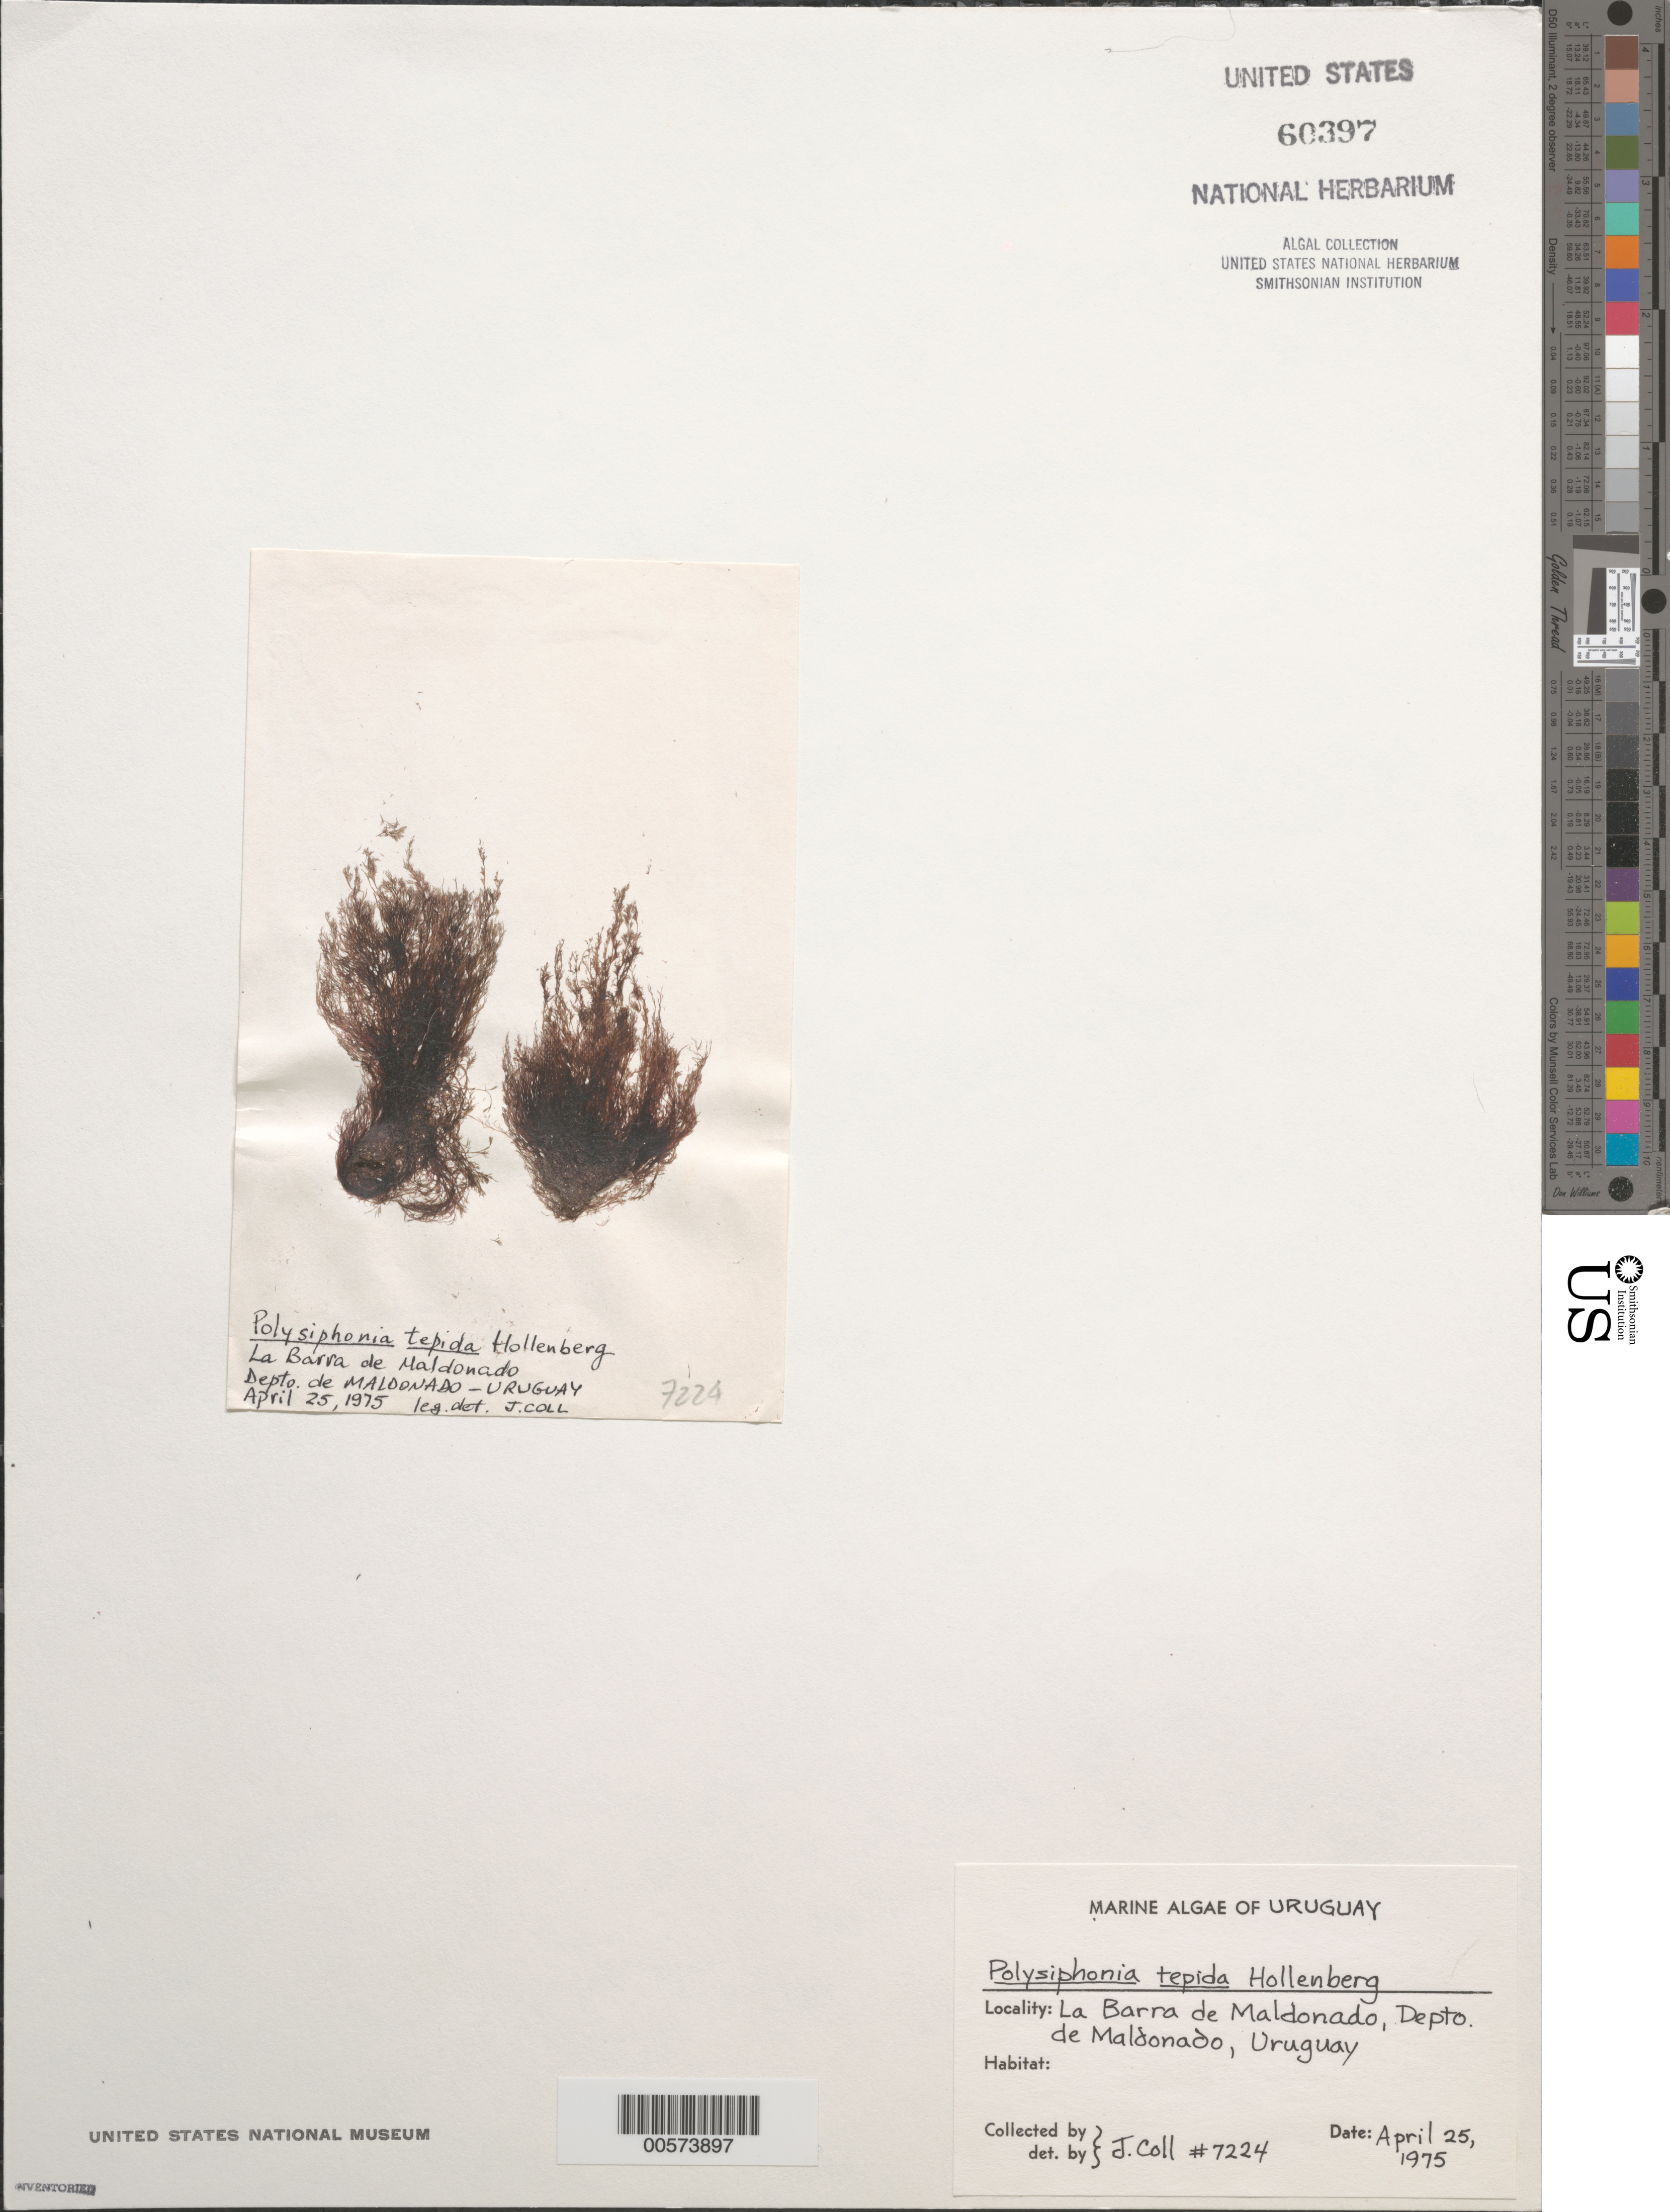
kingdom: Plantae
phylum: Rhodophyta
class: Florideophyceae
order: Ceramiales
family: Rhodomelaceae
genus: Polysiphonia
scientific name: Polysiphonia foetidissima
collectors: J. Coll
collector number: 7224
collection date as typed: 25 Apr 1975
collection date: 1975-04-25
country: Uruguay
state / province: Maldonado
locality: La Barra de Maldonado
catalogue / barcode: US 60397